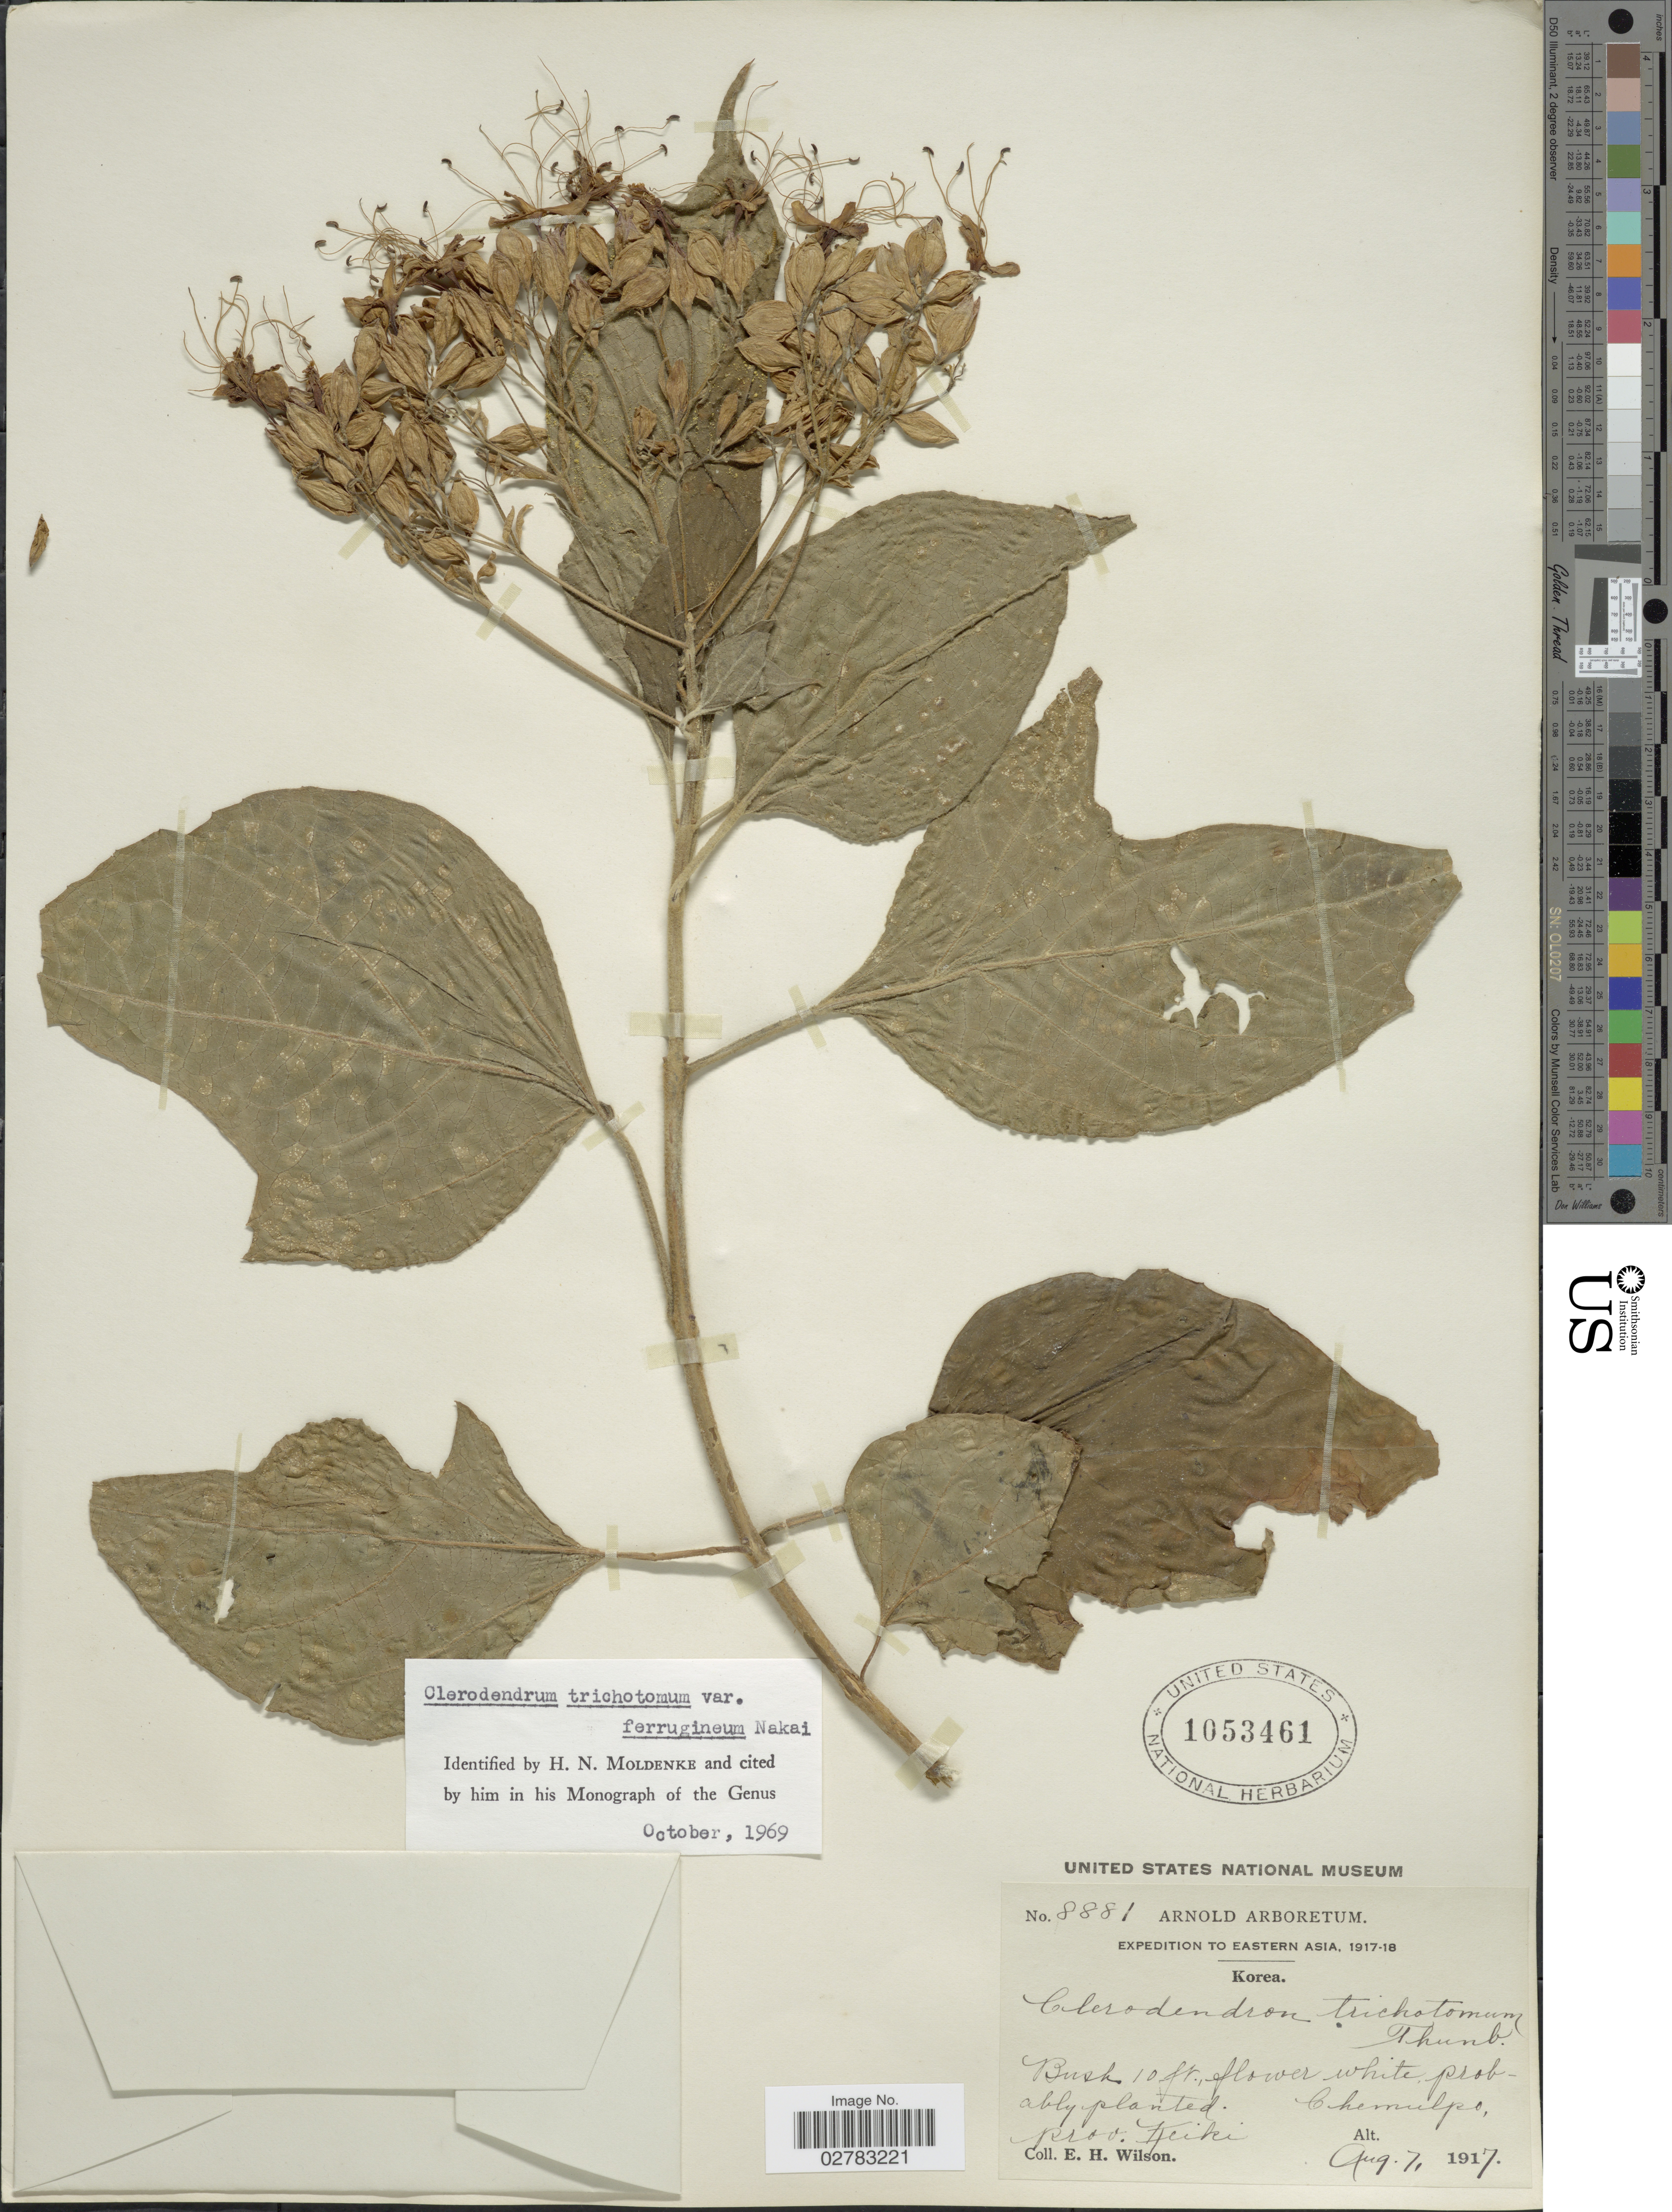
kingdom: Plantae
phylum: Tracheophyta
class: Magnoliopsida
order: Lamiales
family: Lamiaceae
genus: Clerodendrum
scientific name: Clerodendrum trichotomum var. ferrugineum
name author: Nakai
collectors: E. Wilson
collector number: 8881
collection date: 1917-08-07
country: South Korea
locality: Eastern Asia, Korea, Chemulpo, Prov. Keiki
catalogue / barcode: US 1053461